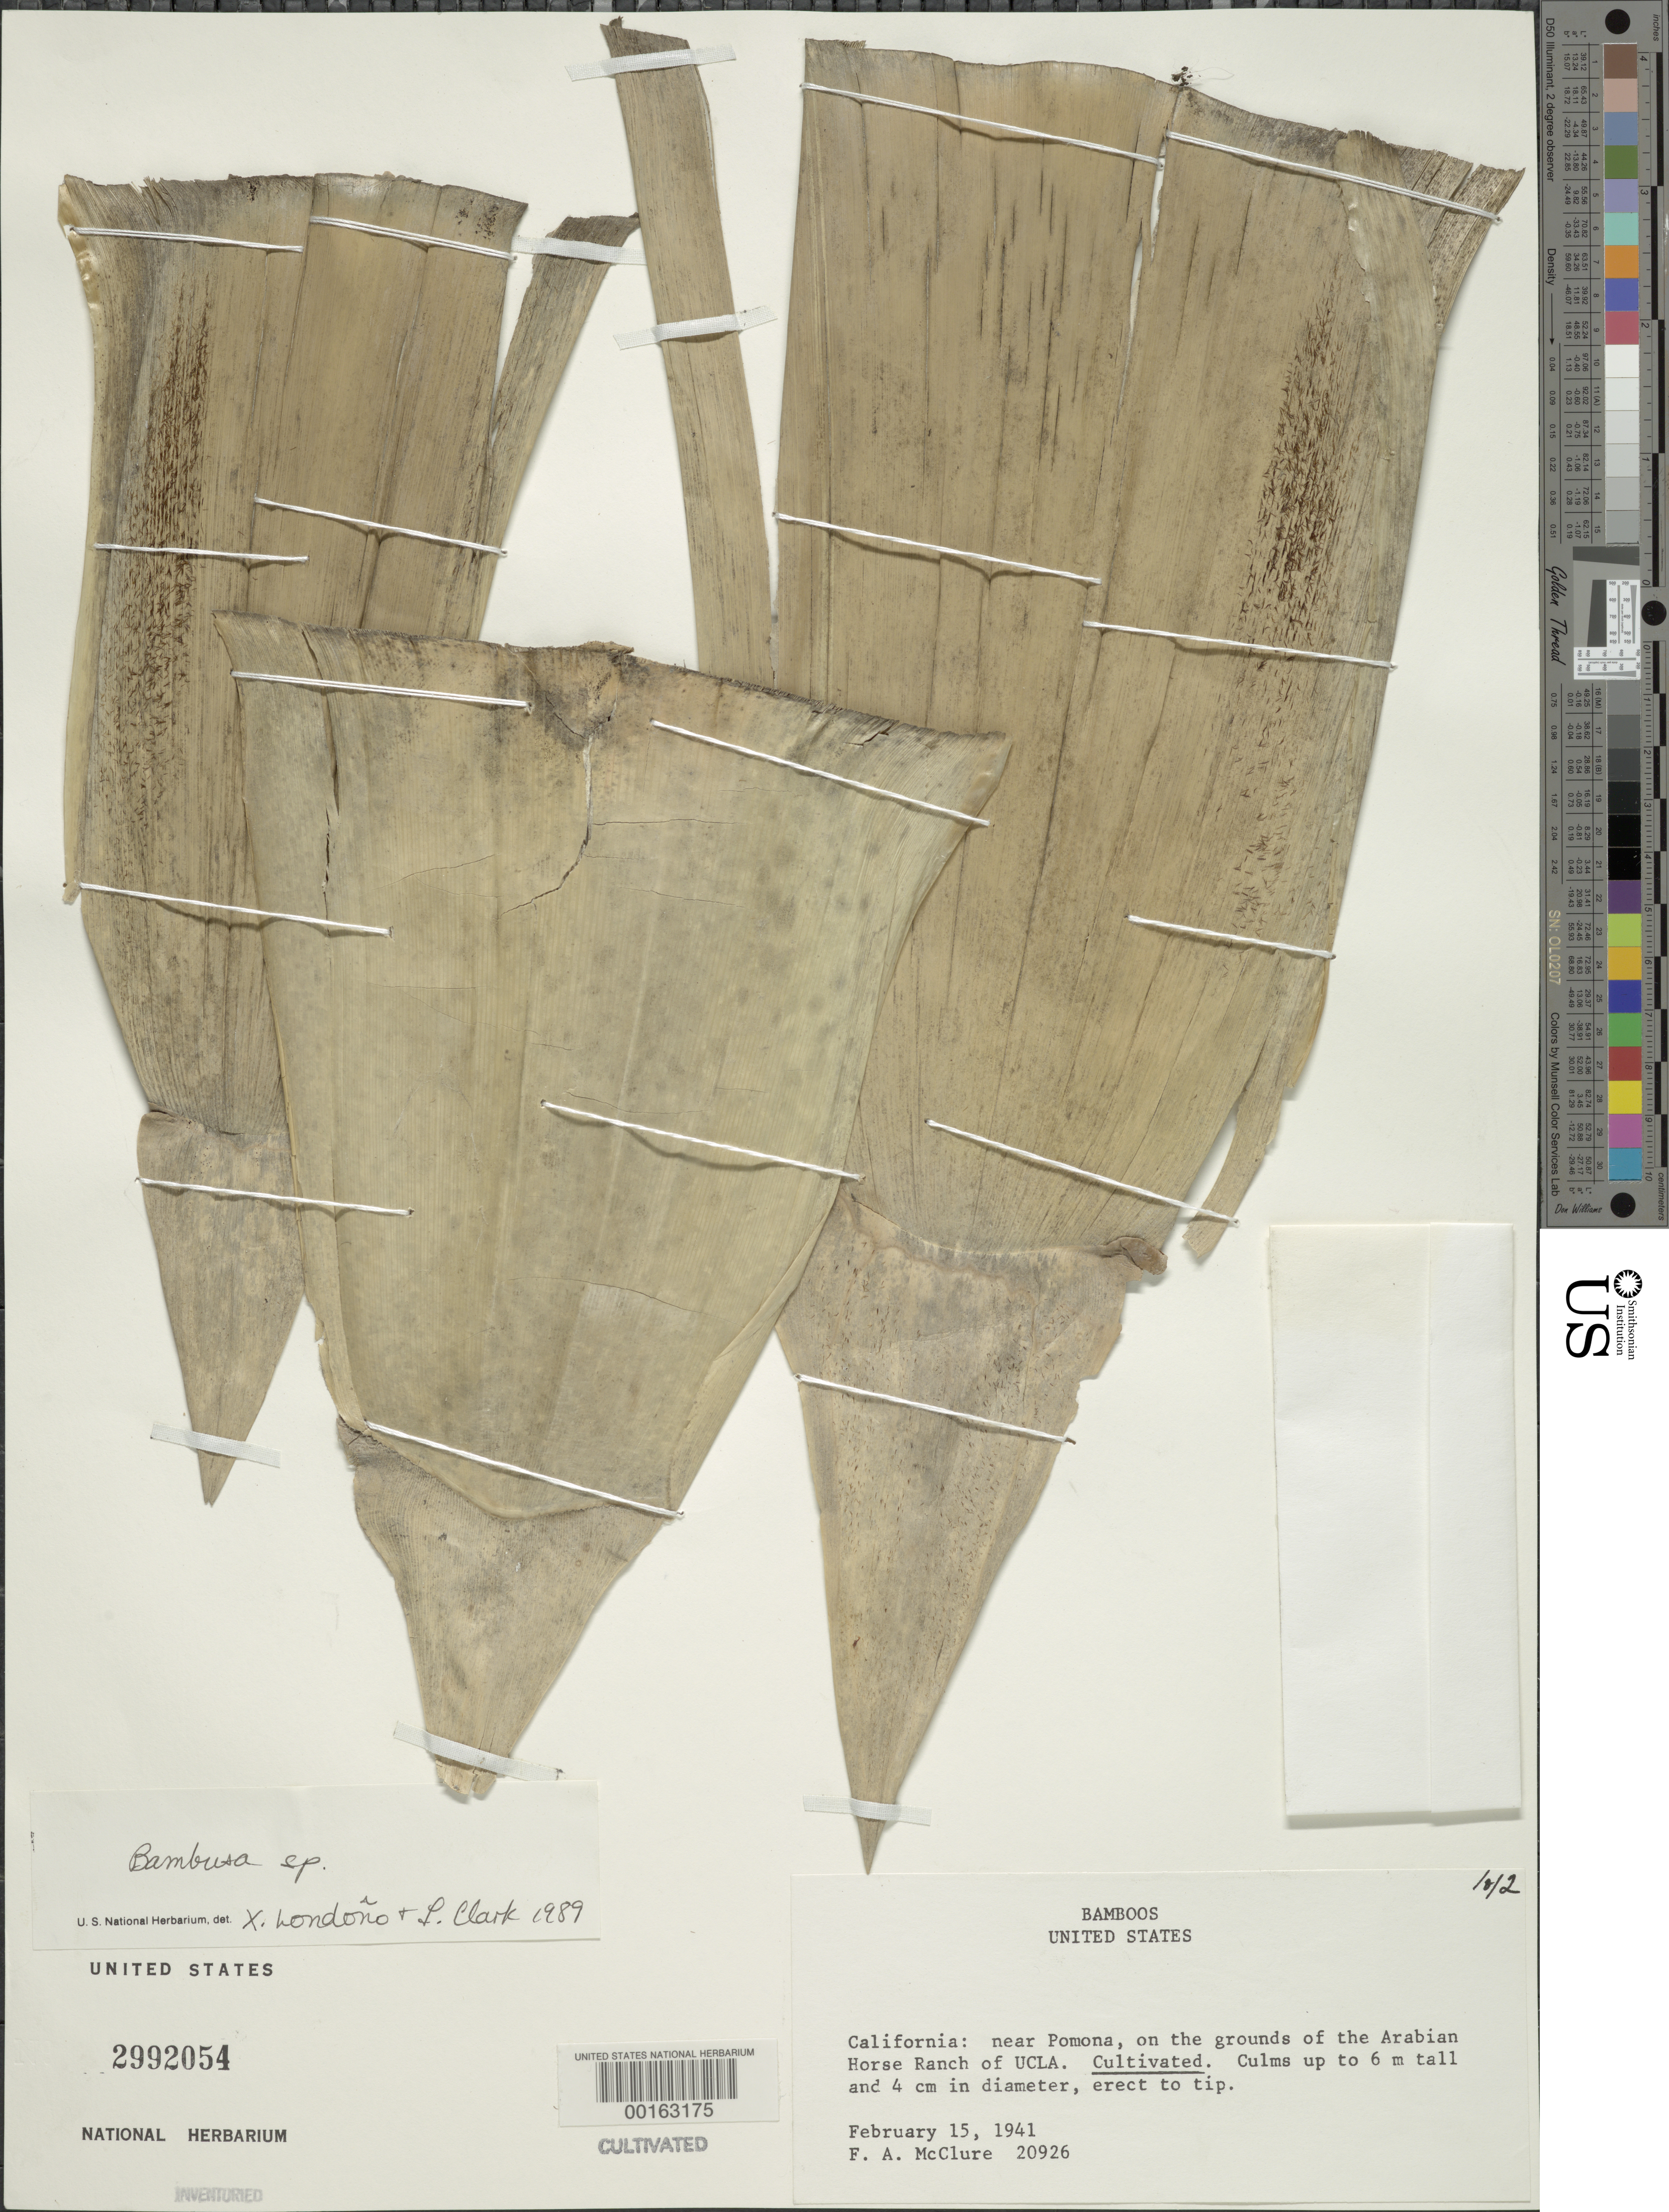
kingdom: Plantae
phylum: Tracheophyta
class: Liliopsida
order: Poales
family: Poaceae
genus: Bambusa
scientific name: Bambusa sp.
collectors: F. A. McClure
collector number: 20926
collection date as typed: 15 Feb 1941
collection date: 1941-02-15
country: United States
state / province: California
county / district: Los Angeles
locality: Ponoma, ucla arabian horse ranch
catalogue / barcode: US 2992054